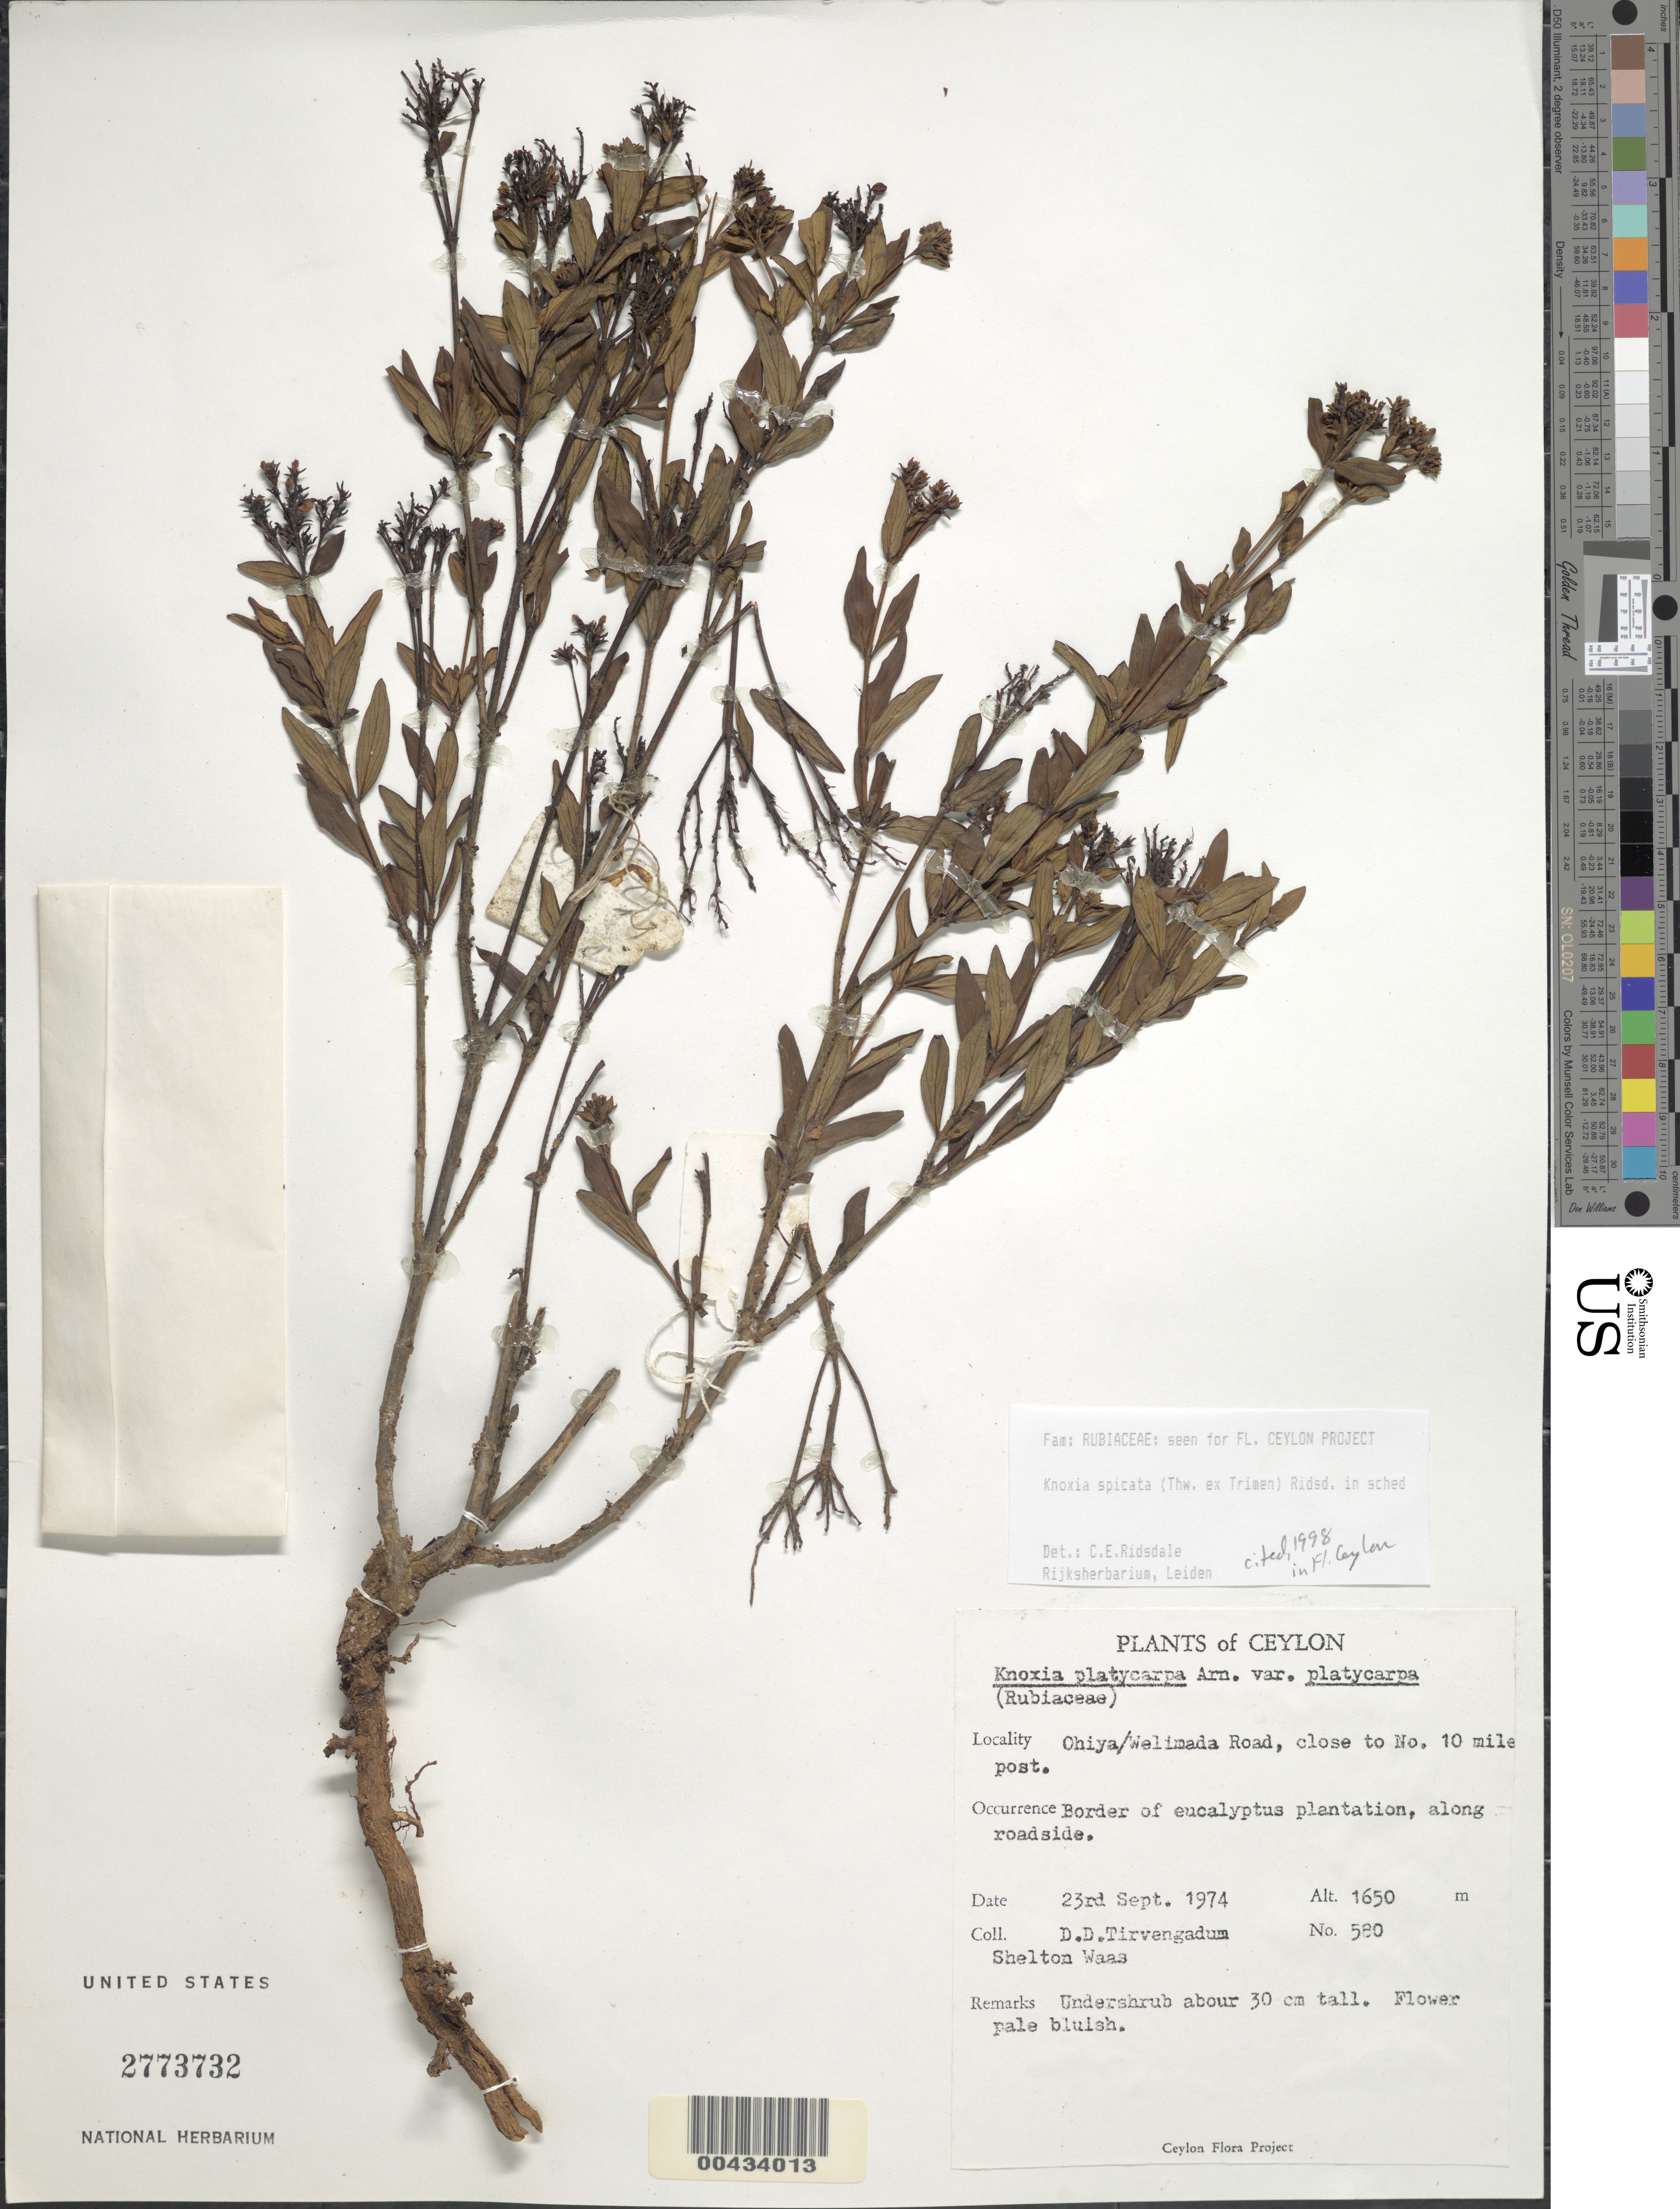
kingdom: Plantae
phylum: Tracheophyta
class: Magnoliopsida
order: Gentianales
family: Rubiaceae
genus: Knoxia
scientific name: Knoxia spicata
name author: (Thwaites ex Trimen) Ridsdale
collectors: D. Tirvengadum & S. Waas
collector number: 580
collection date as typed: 23 Sep 1974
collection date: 1974-09-23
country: Sri Lanka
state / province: Uva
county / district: Badulla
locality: Ohiya-Wlimada Rd, close to #10 mi post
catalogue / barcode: US 2773732